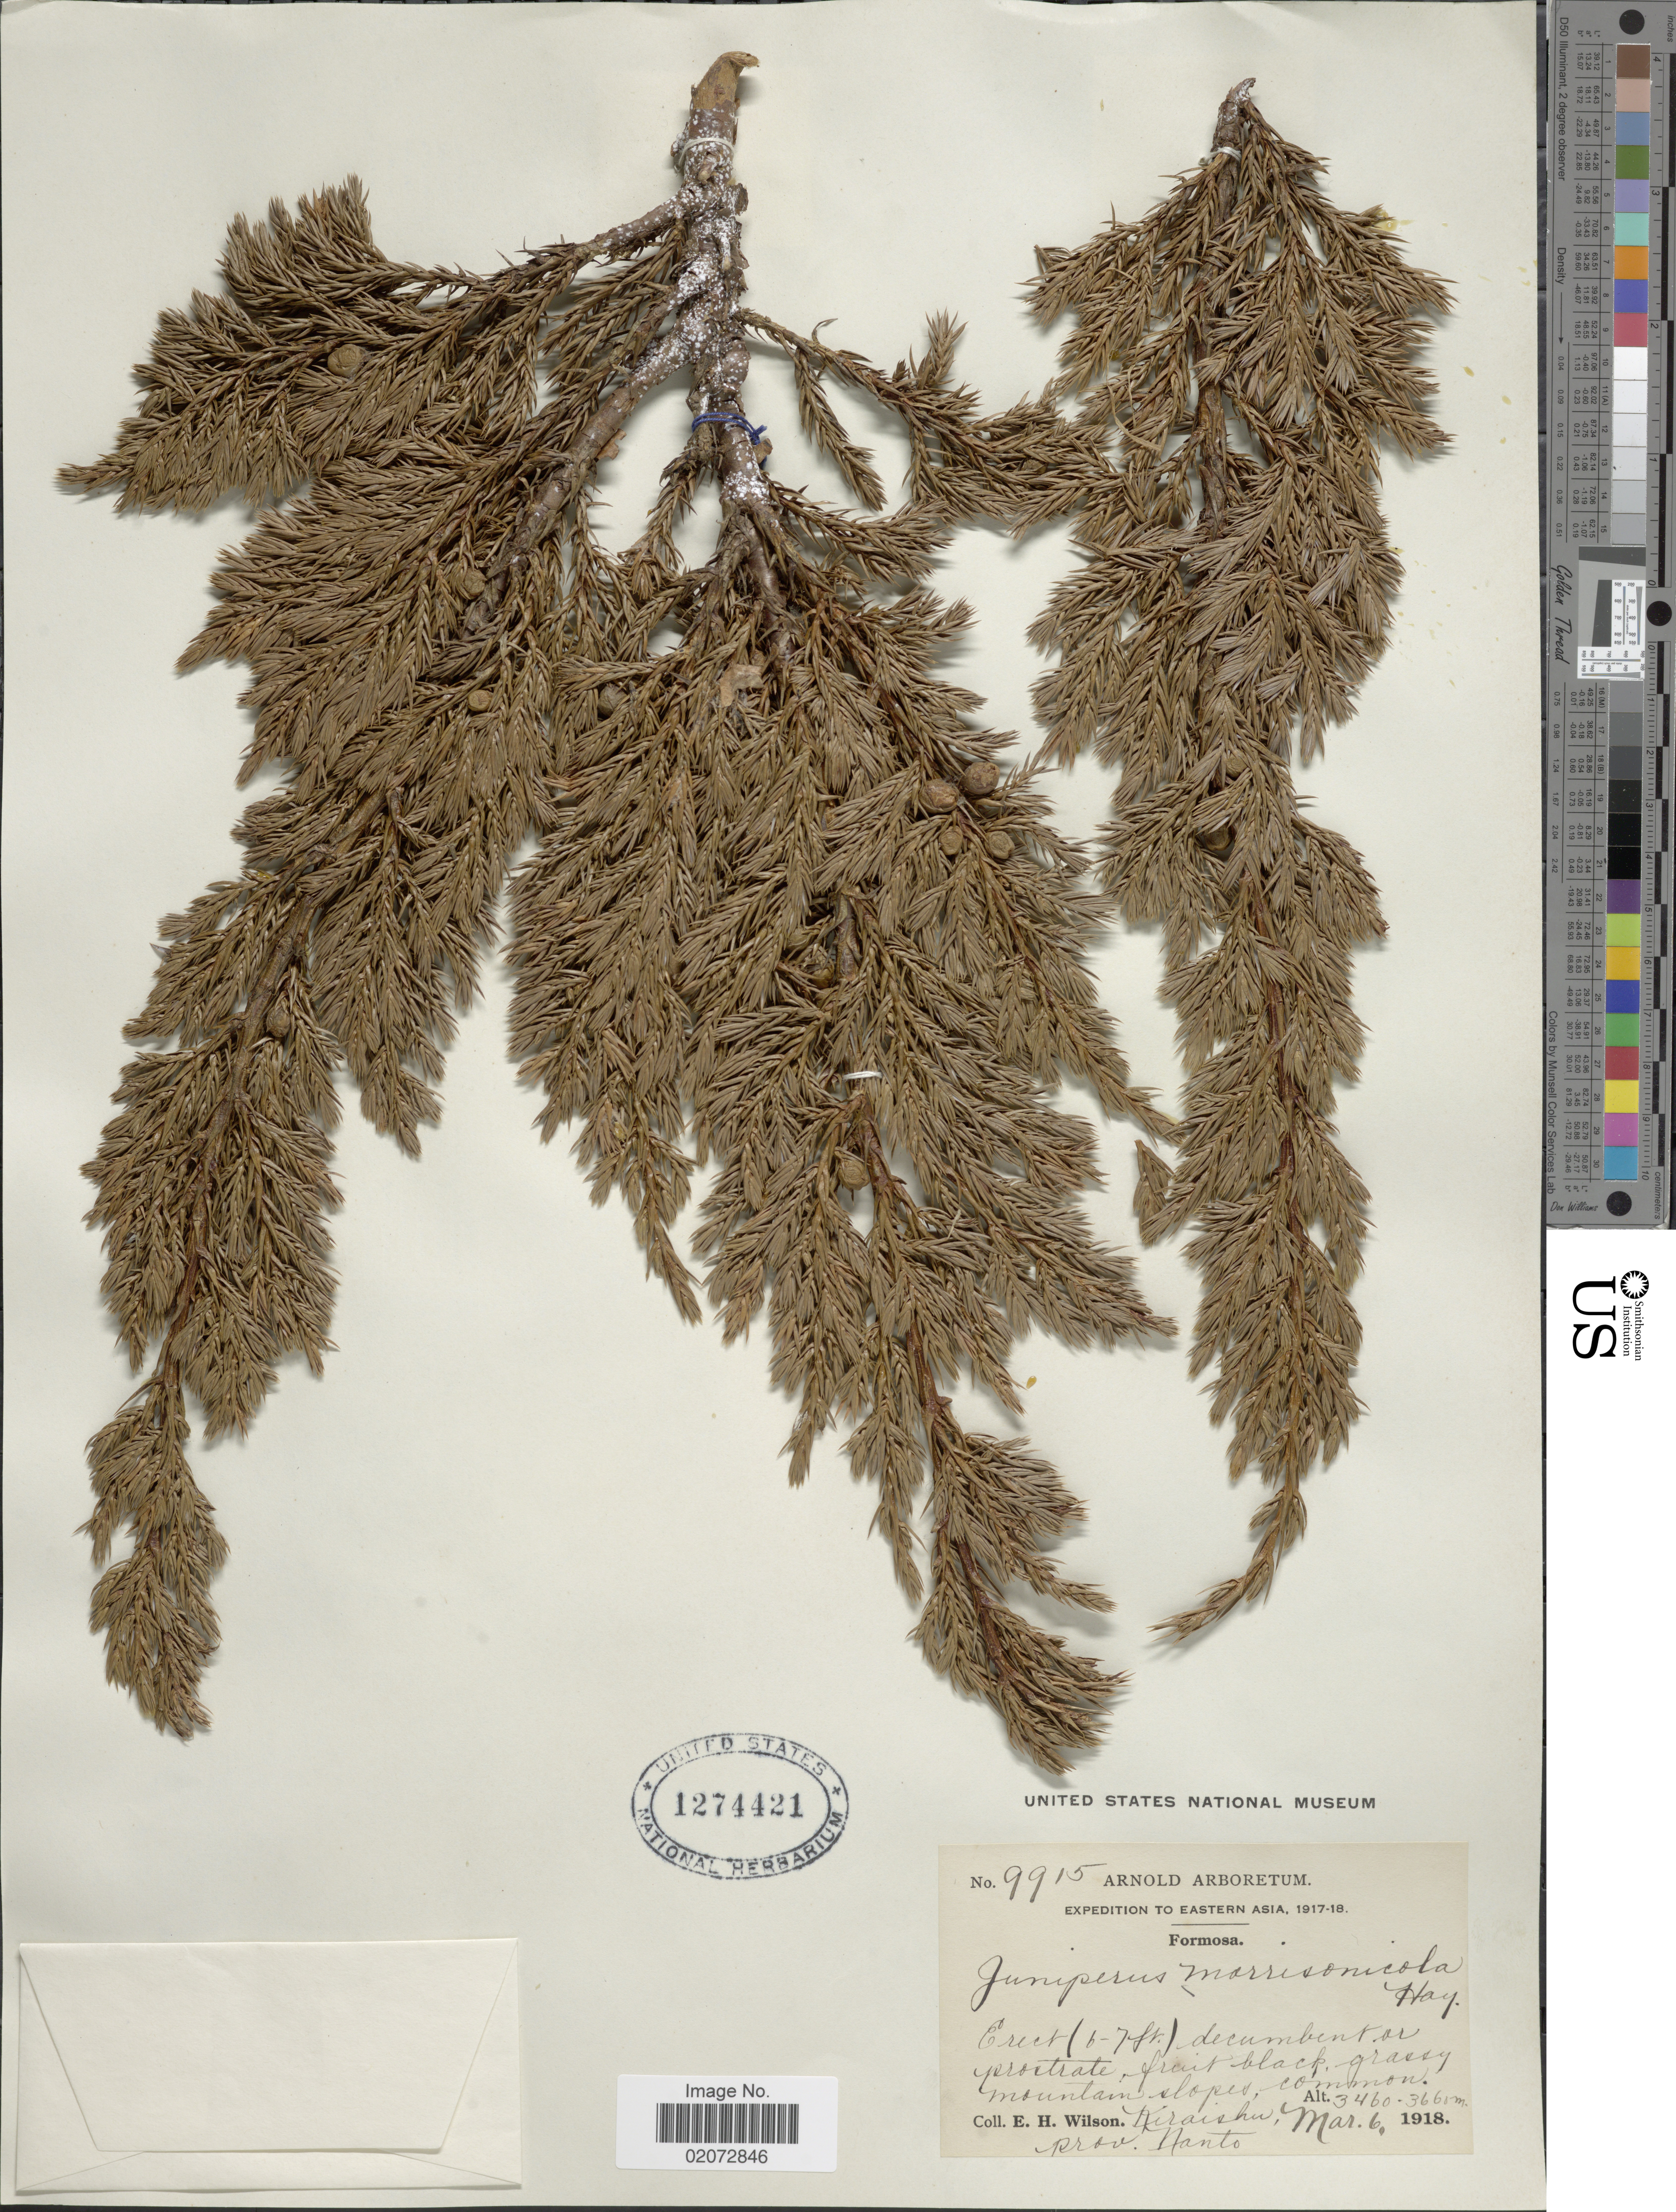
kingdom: Plantae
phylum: Tracheophyta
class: Pinopsida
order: Pinales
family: Cupressaceae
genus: Juniperus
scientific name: Juniperus morrisonicola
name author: Hayata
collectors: E. Wilson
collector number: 9915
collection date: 1918-03-06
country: Taiwan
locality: Eastern Asia, Formosa, Kiraishu, Prov. Nanto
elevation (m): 3460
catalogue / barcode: US 1274421